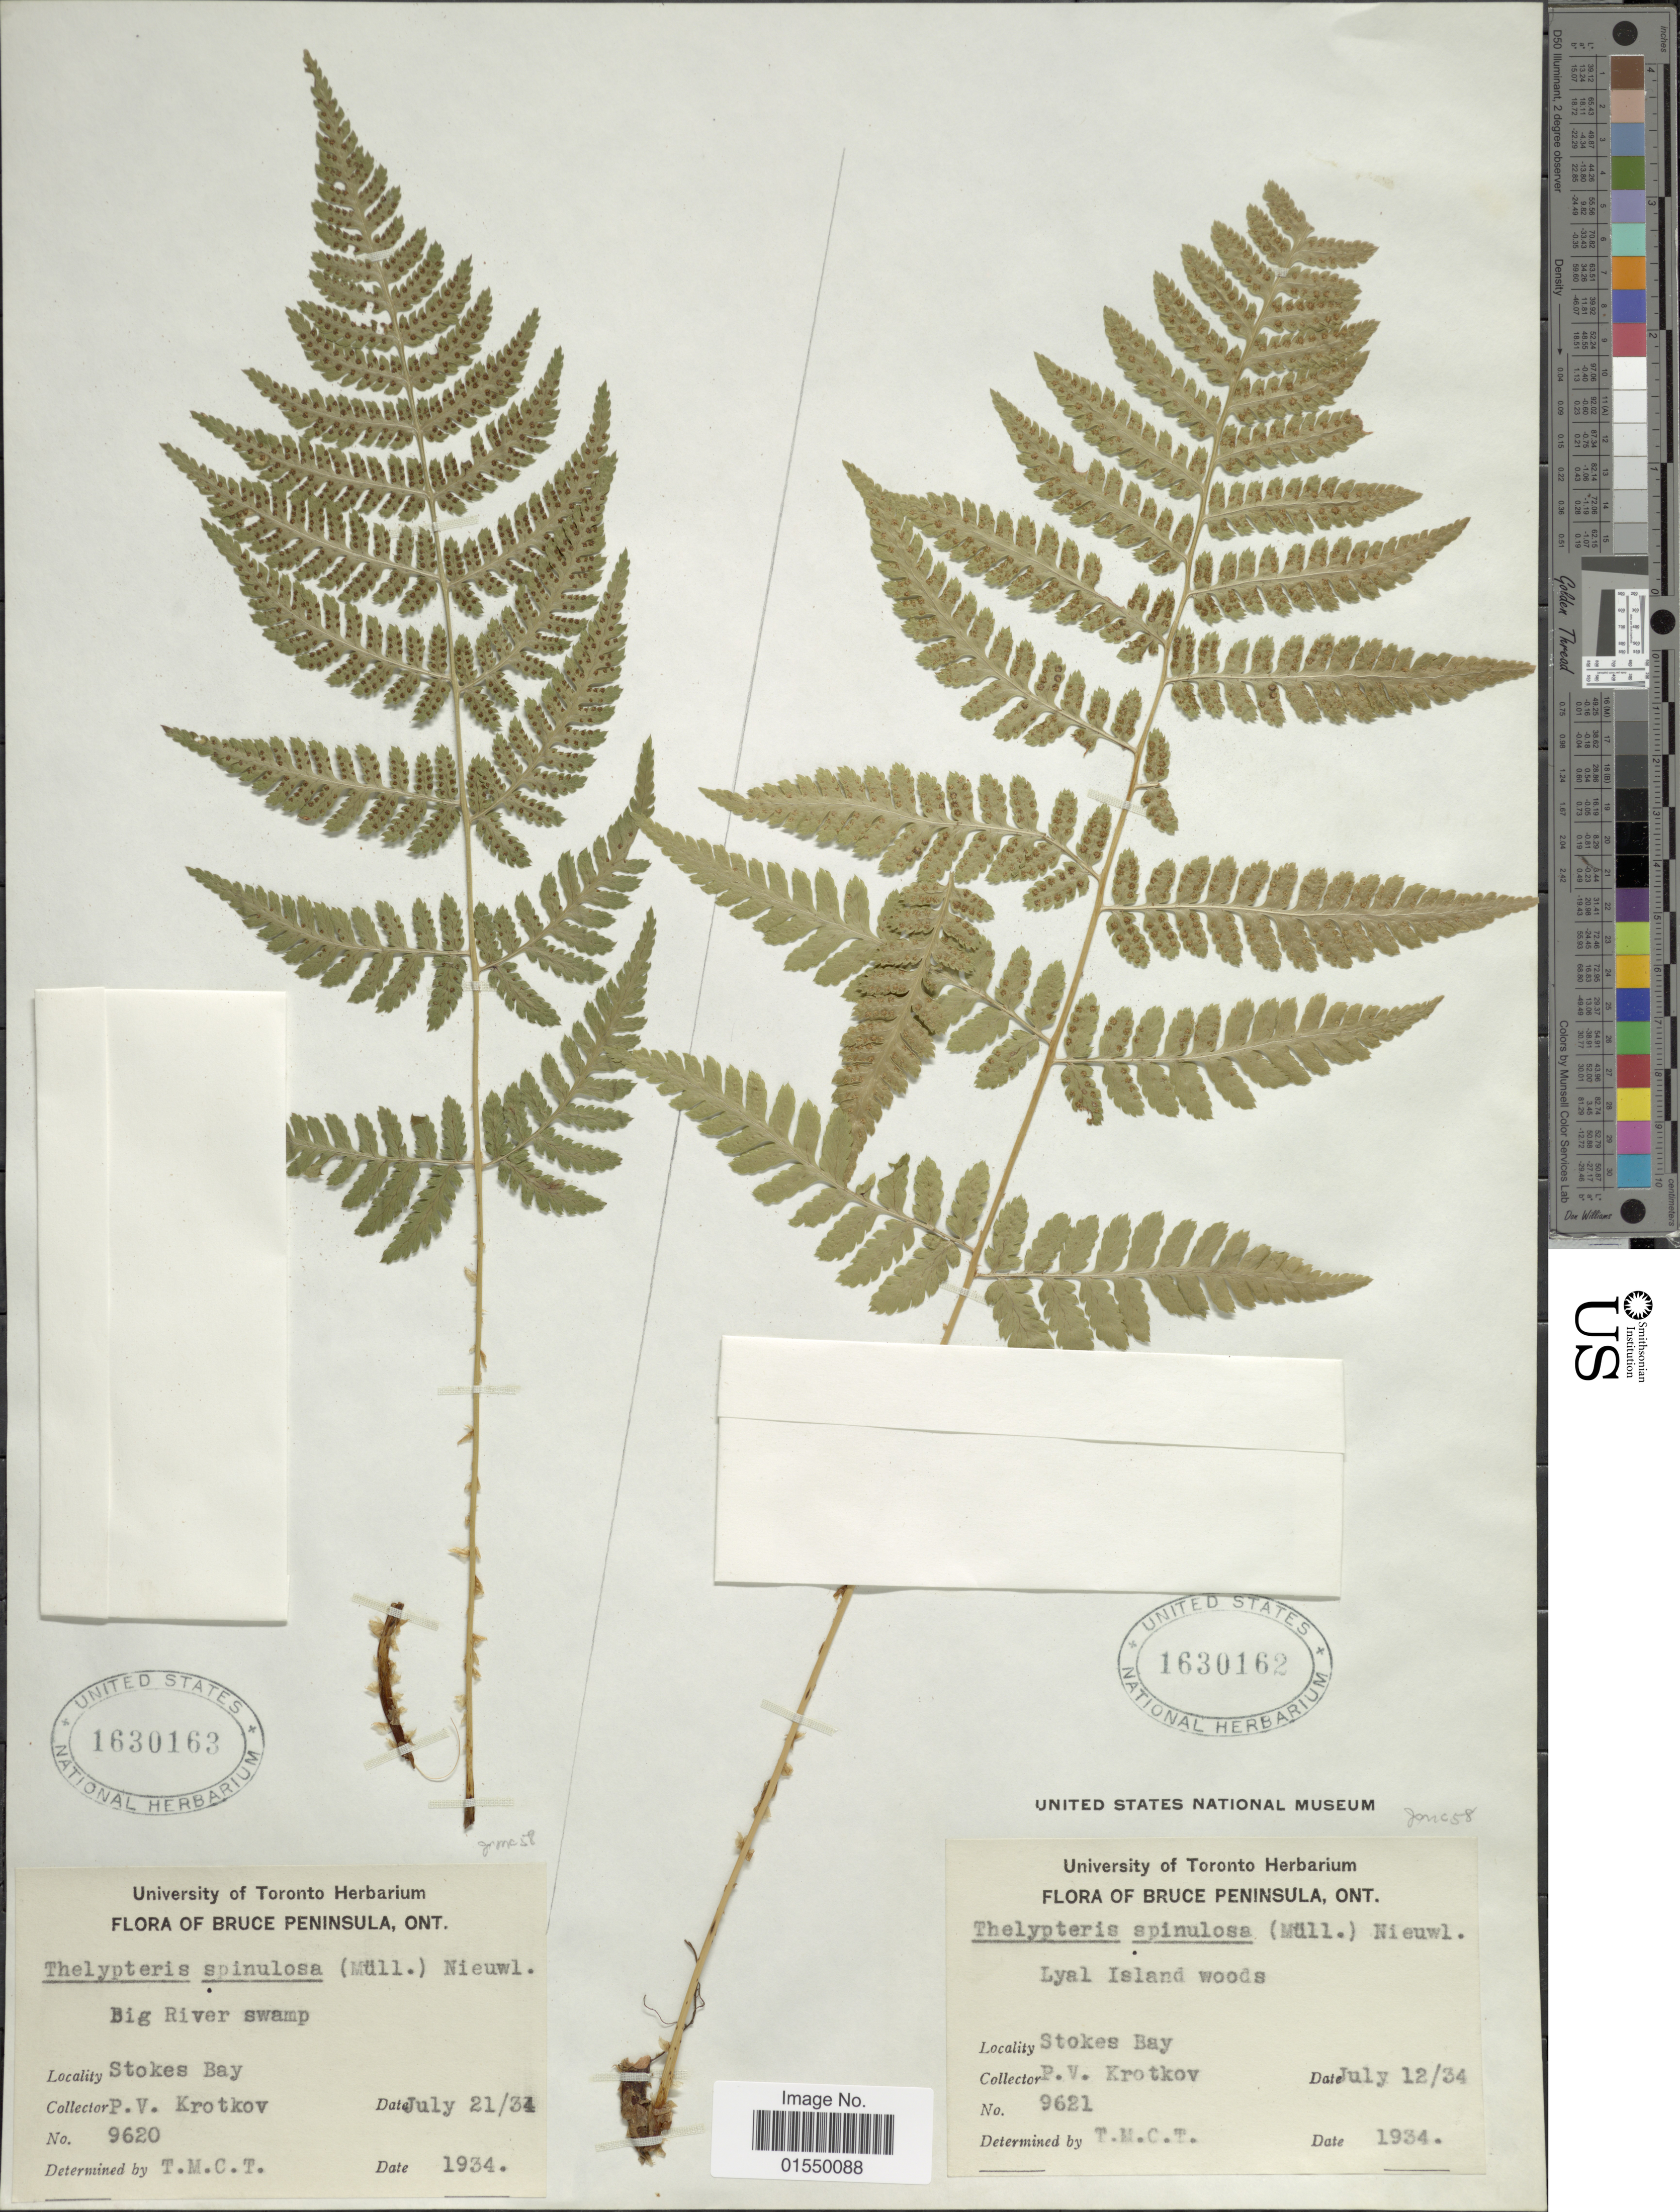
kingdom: Plantae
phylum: Tracheophyta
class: Polypodiopsida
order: Polypodiales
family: Dryopteridaceae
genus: Dryopteris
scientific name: Dryopteris carthusiana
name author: (Villars) H.P. Fuchs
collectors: P. V. Krotkov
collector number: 9620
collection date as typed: Transcribed d/m/y: 21/7/34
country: Canada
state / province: Ontario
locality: Bruce Peninsula, Ont., Big River Swamp, Stokes Bay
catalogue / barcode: US 1630163